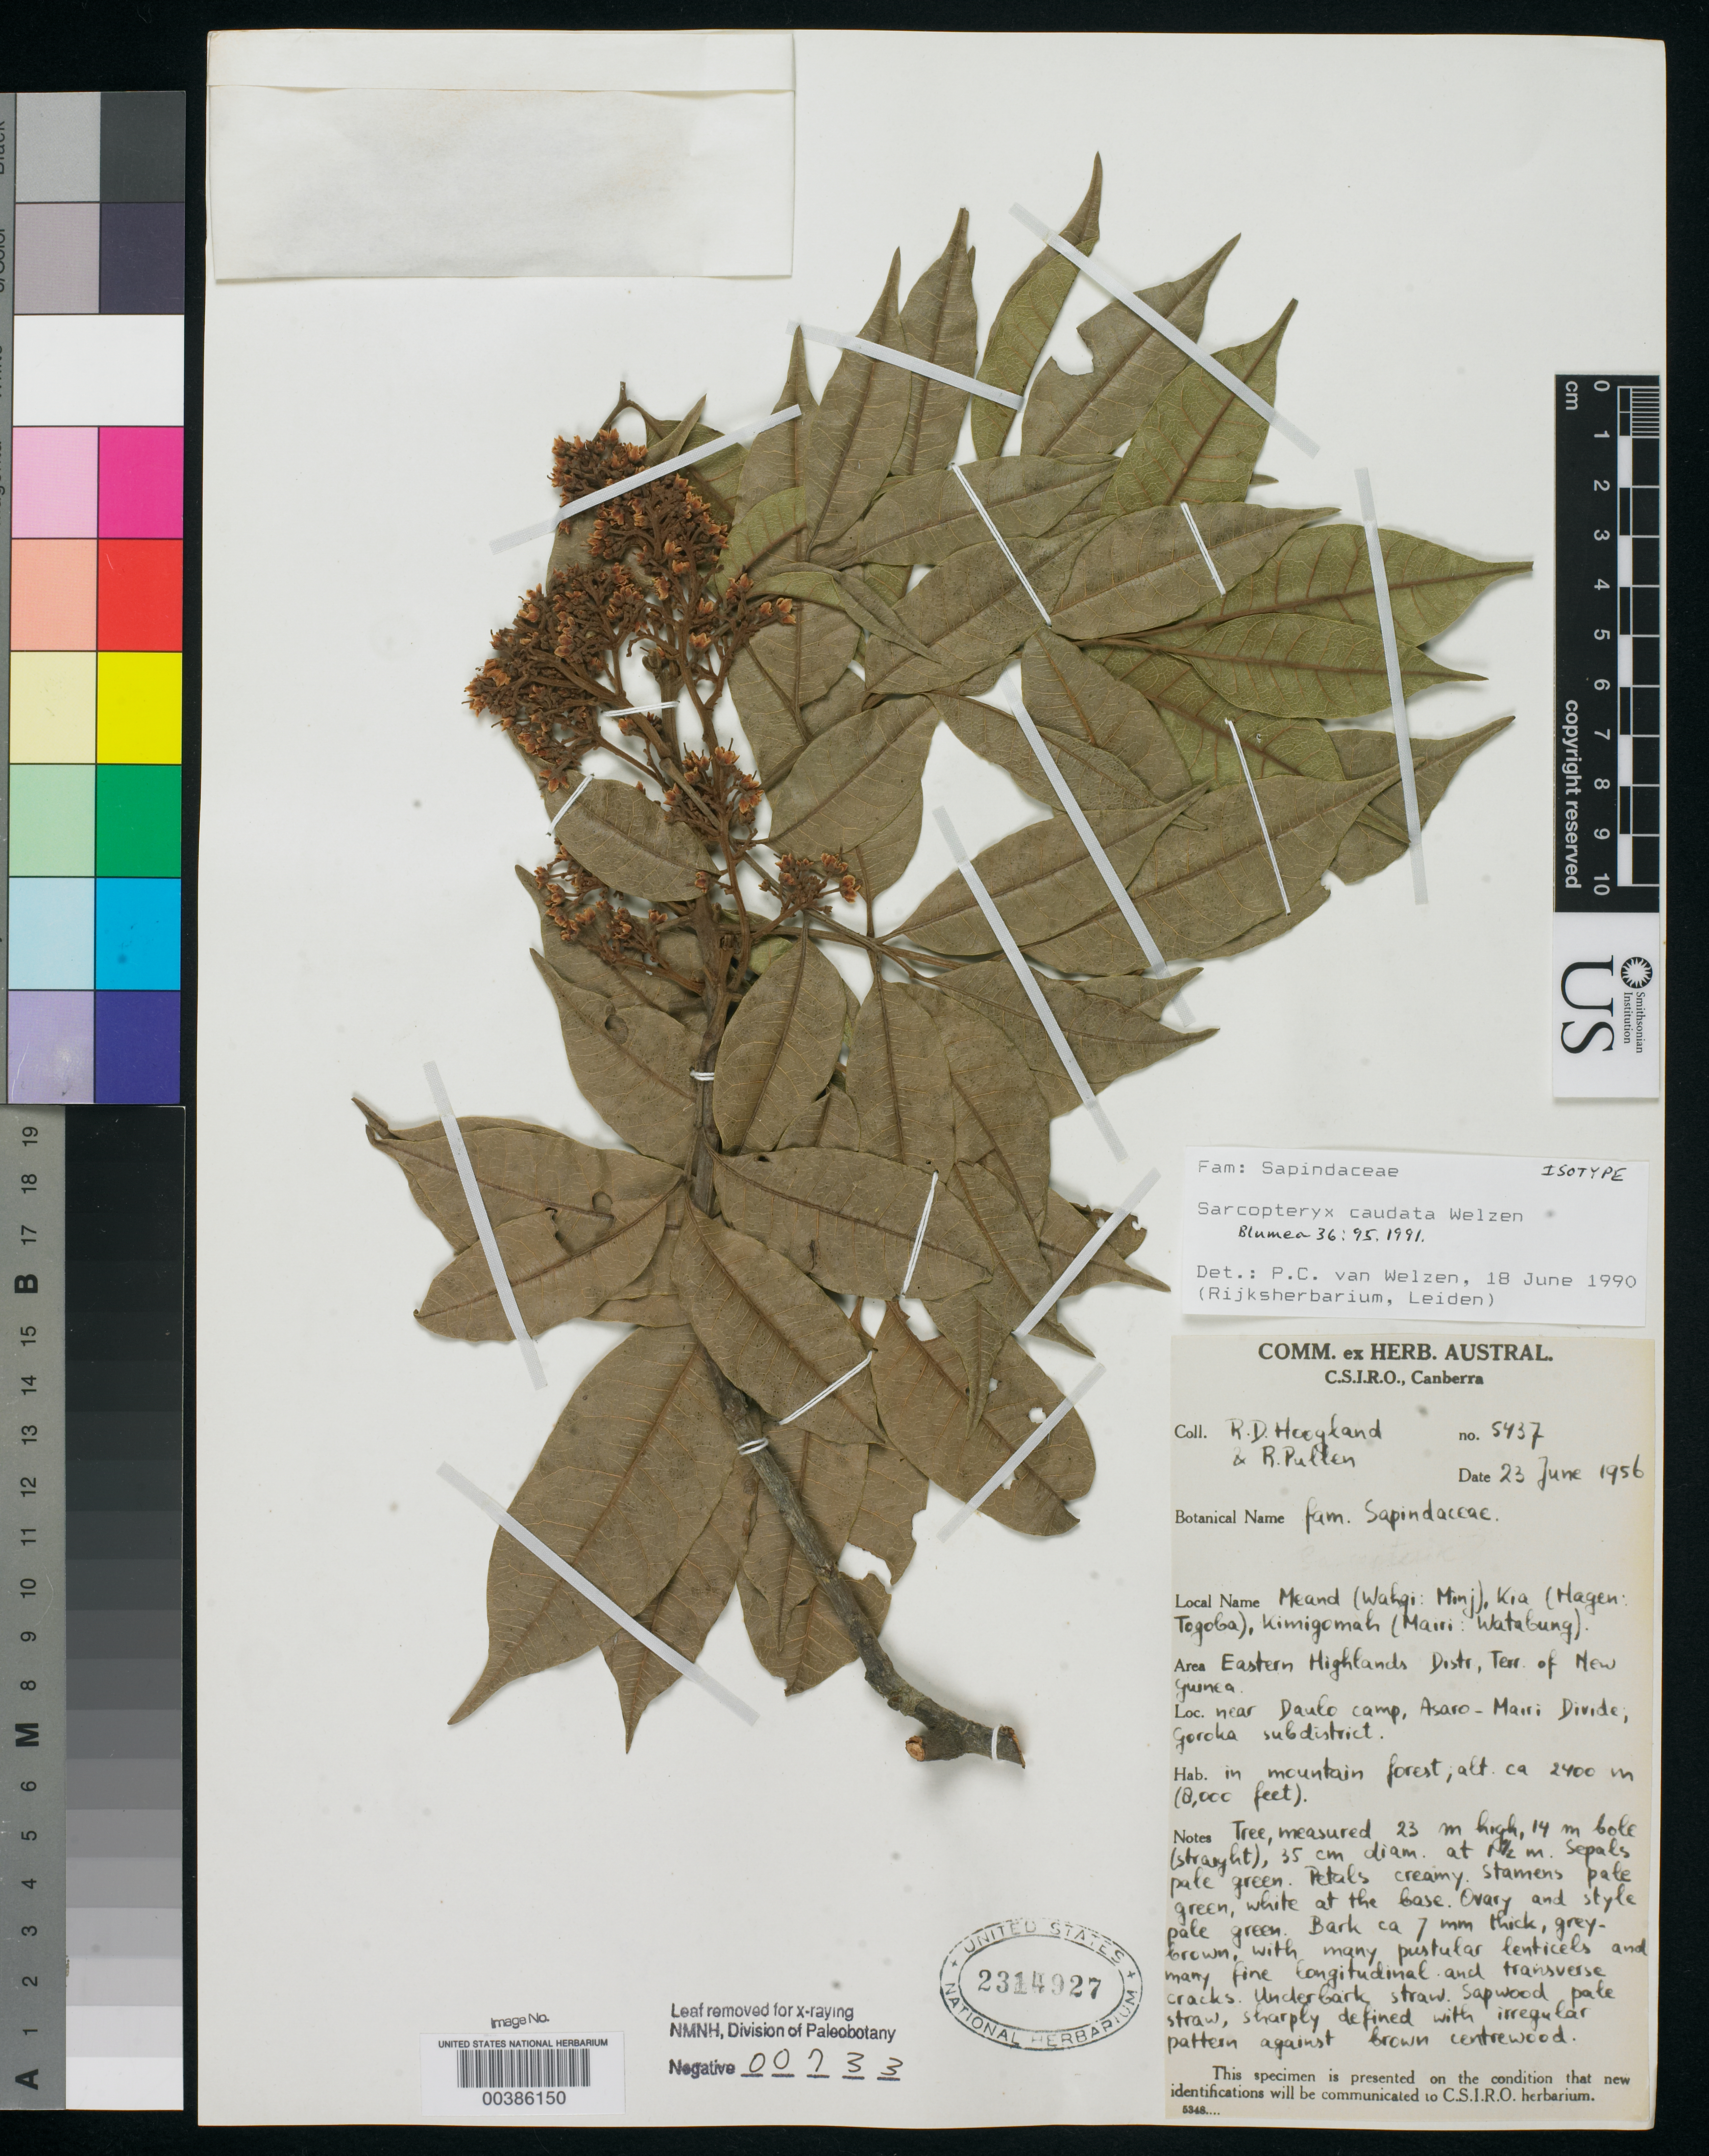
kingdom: Plantae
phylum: Tracheophyta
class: Magnoliopsida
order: Sapindales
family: Sapindaceae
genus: Sarcopteryx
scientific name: Sarcopteryx caudata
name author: Welzen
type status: Isotype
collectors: R. D. Hoogland & R. Pullen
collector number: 5437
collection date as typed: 23 Jun 1956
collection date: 1956-06-23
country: Papua New Guinea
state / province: Eastern Highlands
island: New Guinea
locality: Near Daulo camp, Asar - Mairi divide, Goroka subdist.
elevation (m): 2400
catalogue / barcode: US 2314927